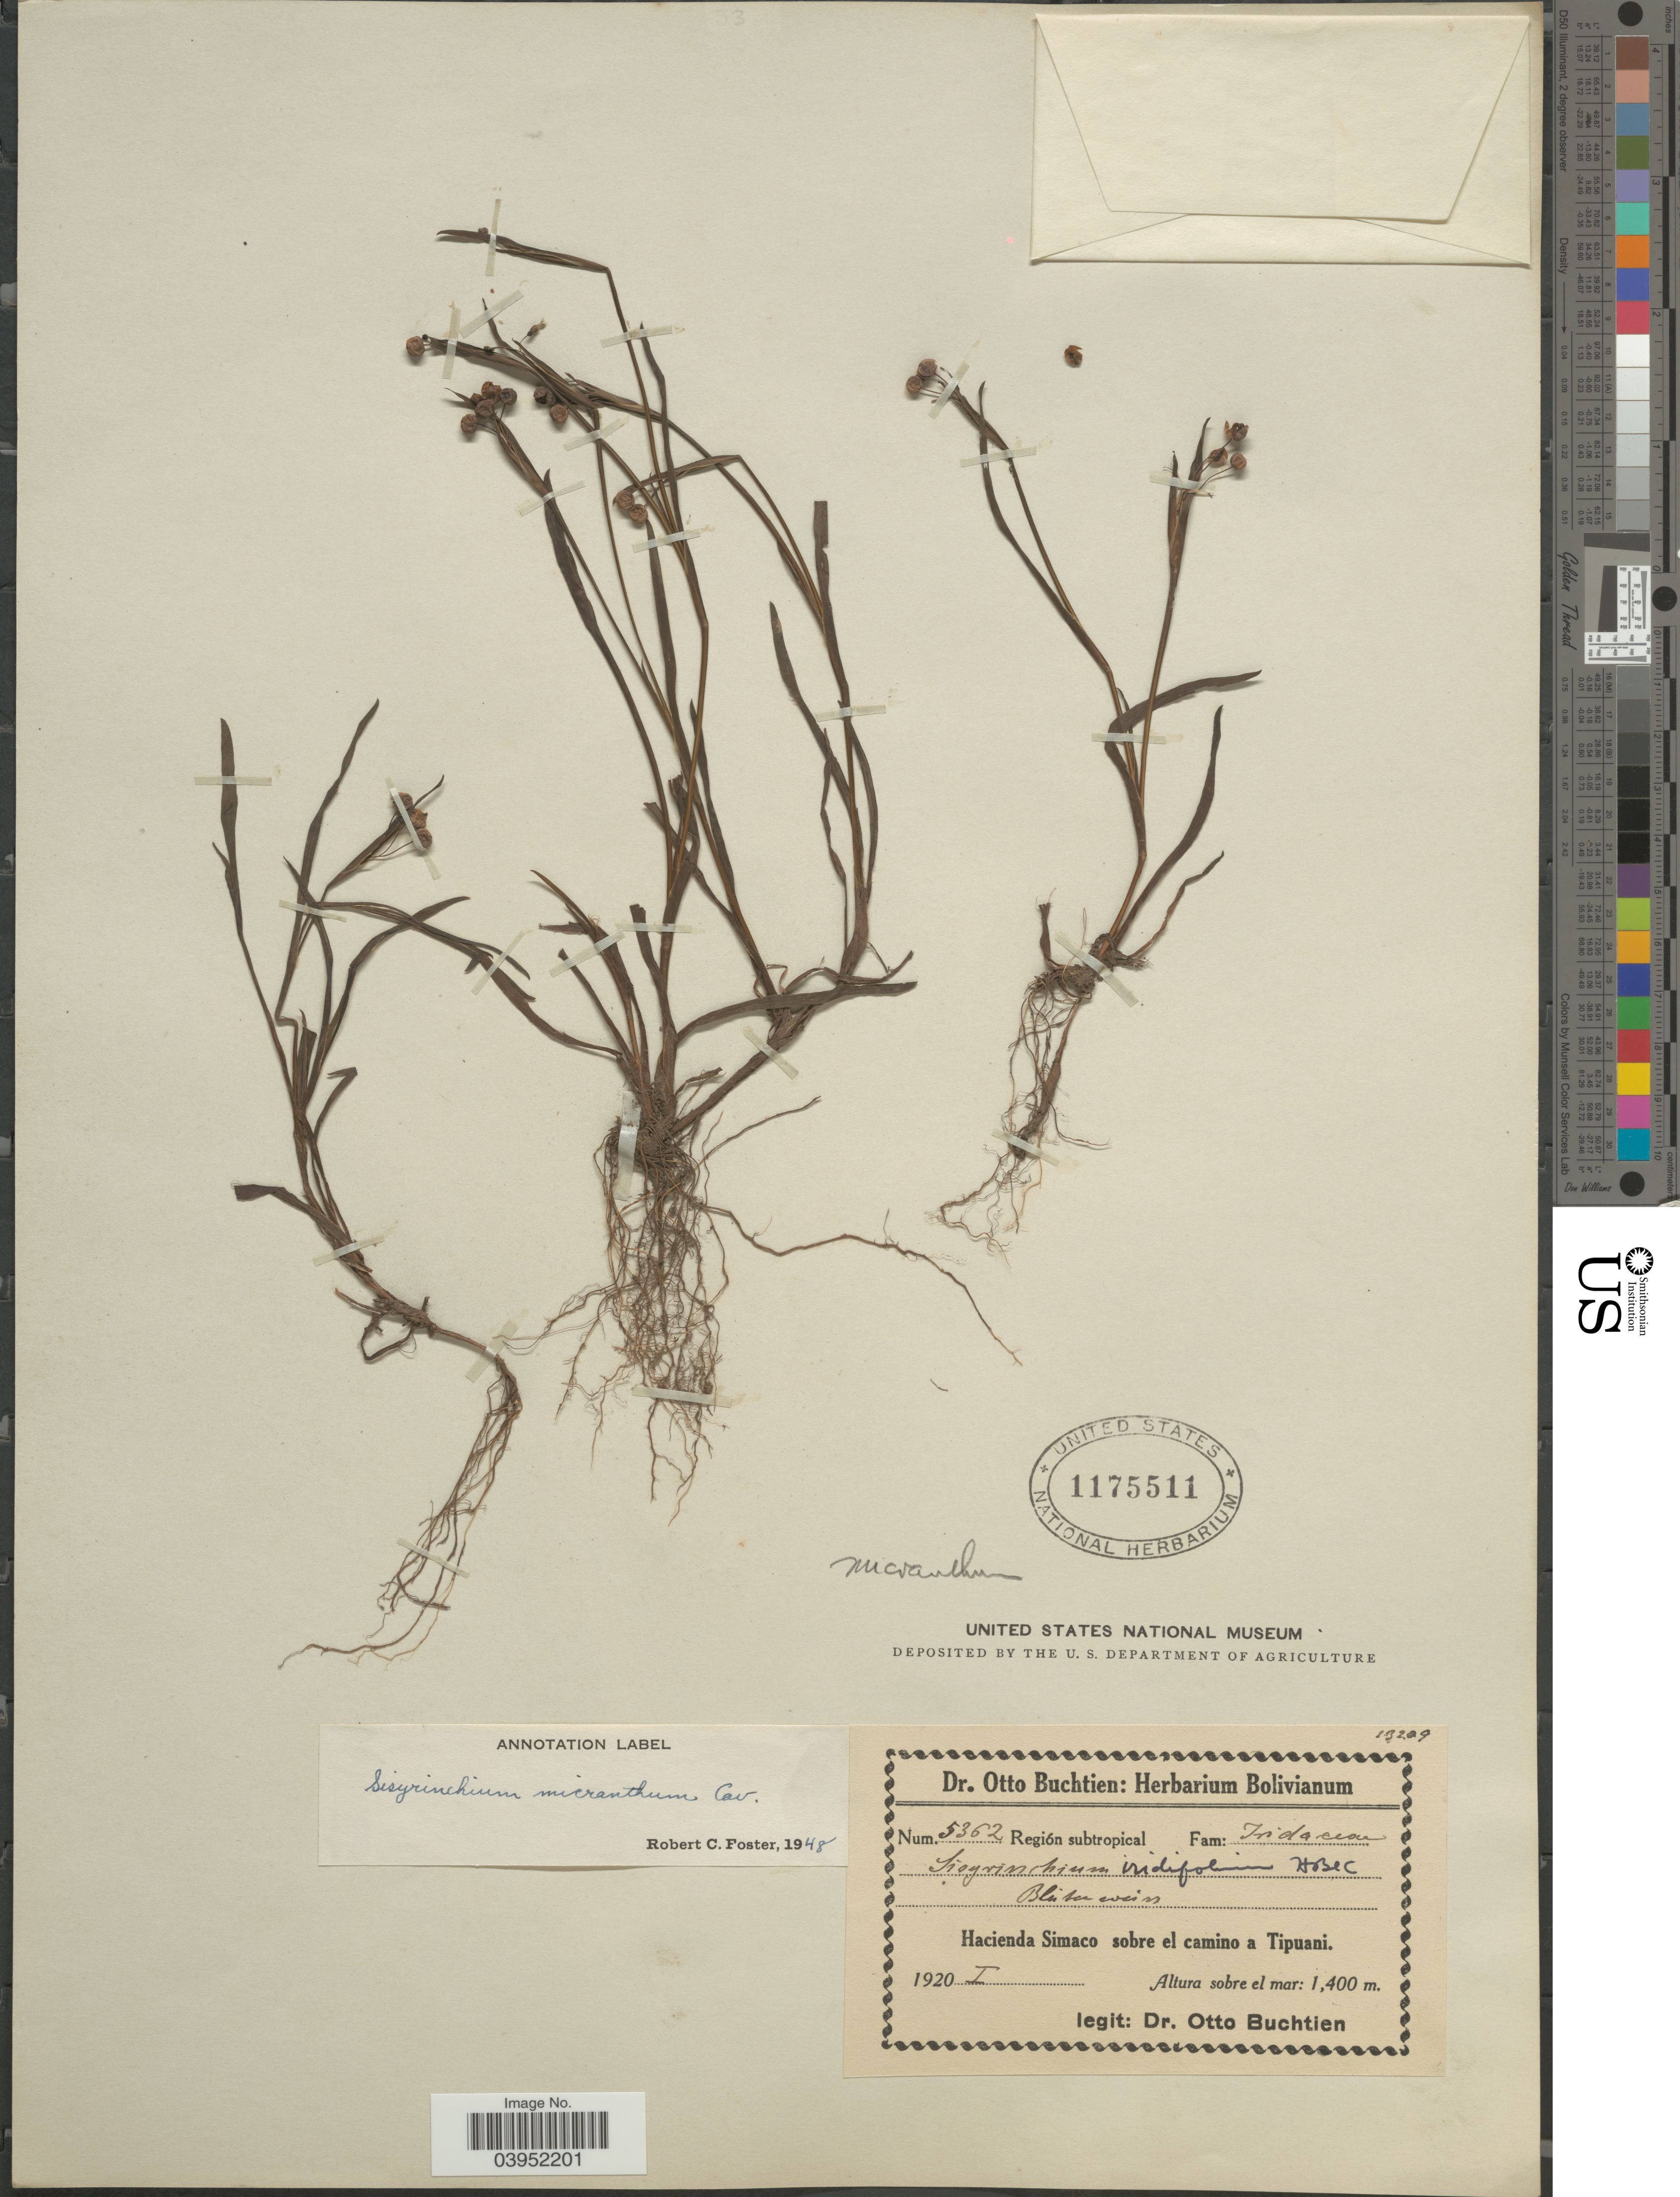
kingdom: Plantae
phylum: Tracheophyta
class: Liliopsida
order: Asparagales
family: Iridaceae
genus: Sisyrinchium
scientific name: Sisyrinchium micranthum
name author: Cav.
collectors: O. Buchtien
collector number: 5362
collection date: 1920-01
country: Bolivia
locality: Región subtropical. Hacienda Simaco sobre el camino a Tipuani.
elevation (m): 1400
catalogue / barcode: US 1175511